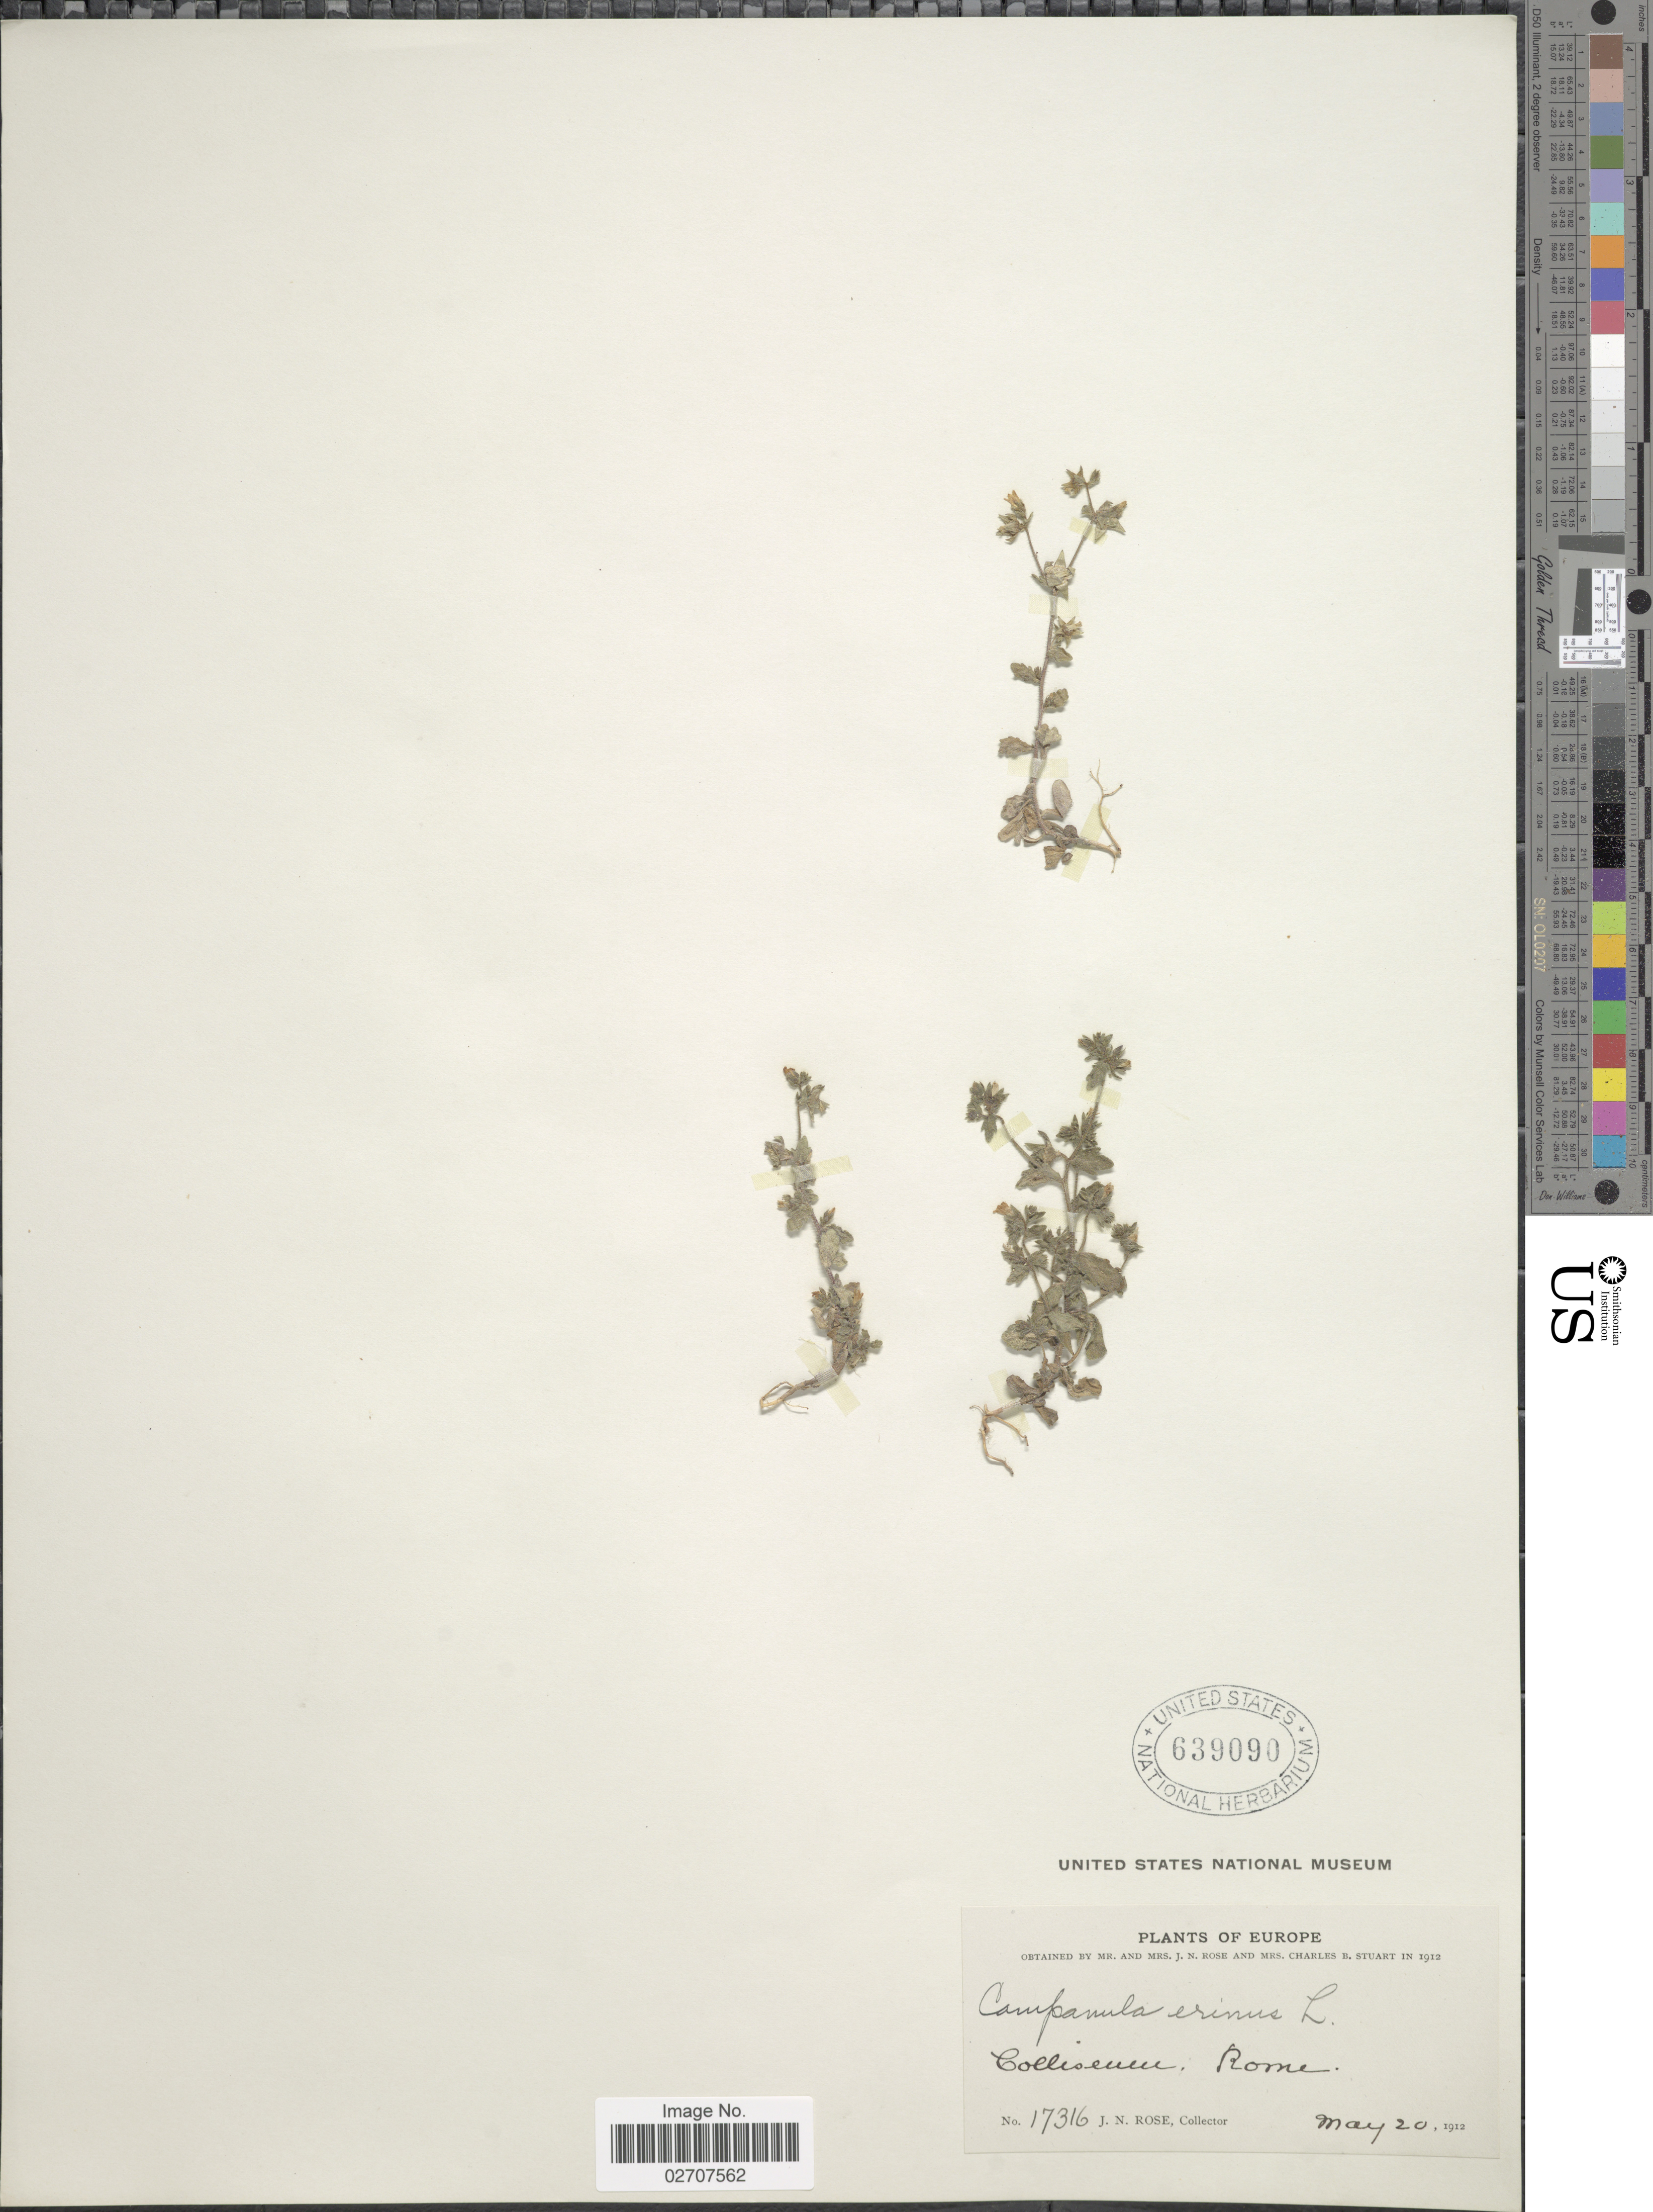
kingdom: Plantae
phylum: Tracheophyta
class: Magnoliopsida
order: Asterales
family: Campanulaceae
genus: Campanula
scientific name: Campanula erinus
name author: L.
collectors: J. N. Rose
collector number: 17316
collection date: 1912-05-20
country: Italy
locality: Colliseum, Rome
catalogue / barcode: US 639090